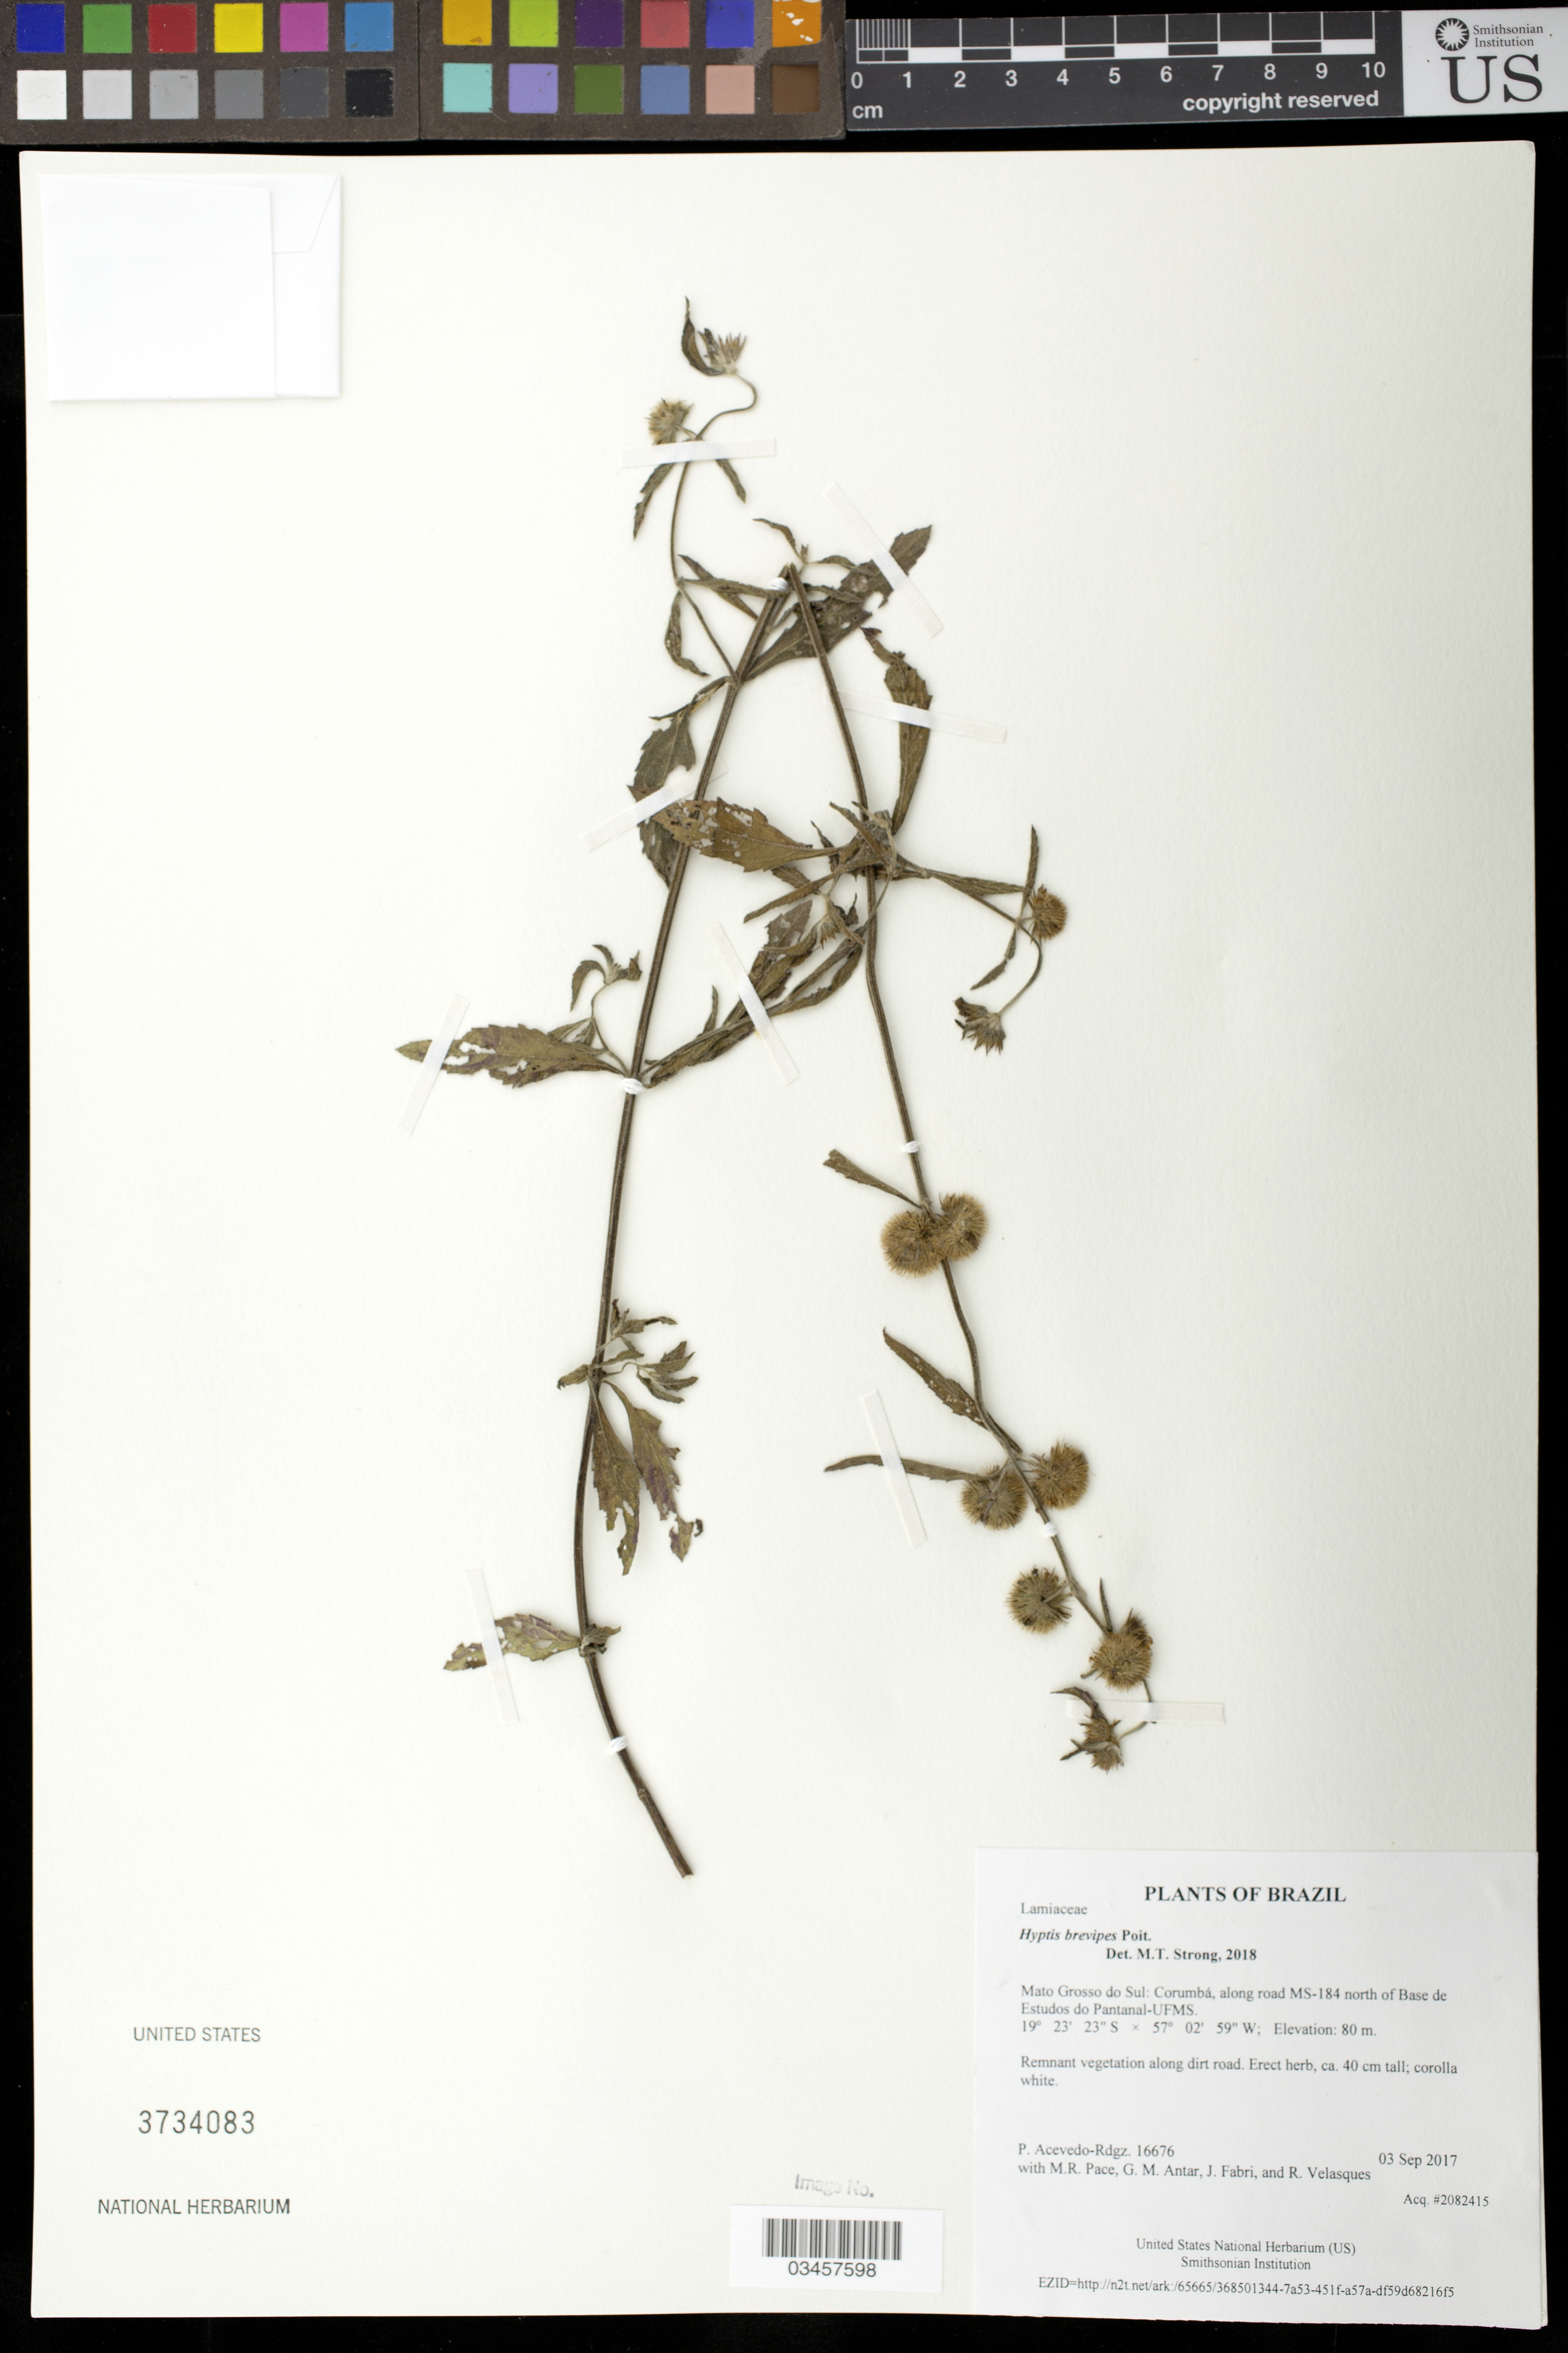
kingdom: Plantae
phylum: Tracheophyta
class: Magnoliopsida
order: Fabales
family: Polygalaceae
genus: Securidaca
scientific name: Securidaca ovalifolia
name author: A. St.-Hil.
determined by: Strong, Mark T., (BOT), Smithsonian Institution - National Museum of Natural History (UNITED STATES)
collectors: P. Acevedo-Rodr., M. R. Pace & M. Farinaccio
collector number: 16776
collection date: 2017-09-08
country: Brazil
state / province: Mato Grosso do Sul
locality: Estrada Parque Pantanal Sul (Road MS 228 from Corumbá to Paraguay River, up to 15 km of Road MS 262)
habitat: Remnant vegetation (scrubland) along dirt road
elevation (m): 239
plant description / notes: US, MO, NY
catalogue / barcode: US 3734083